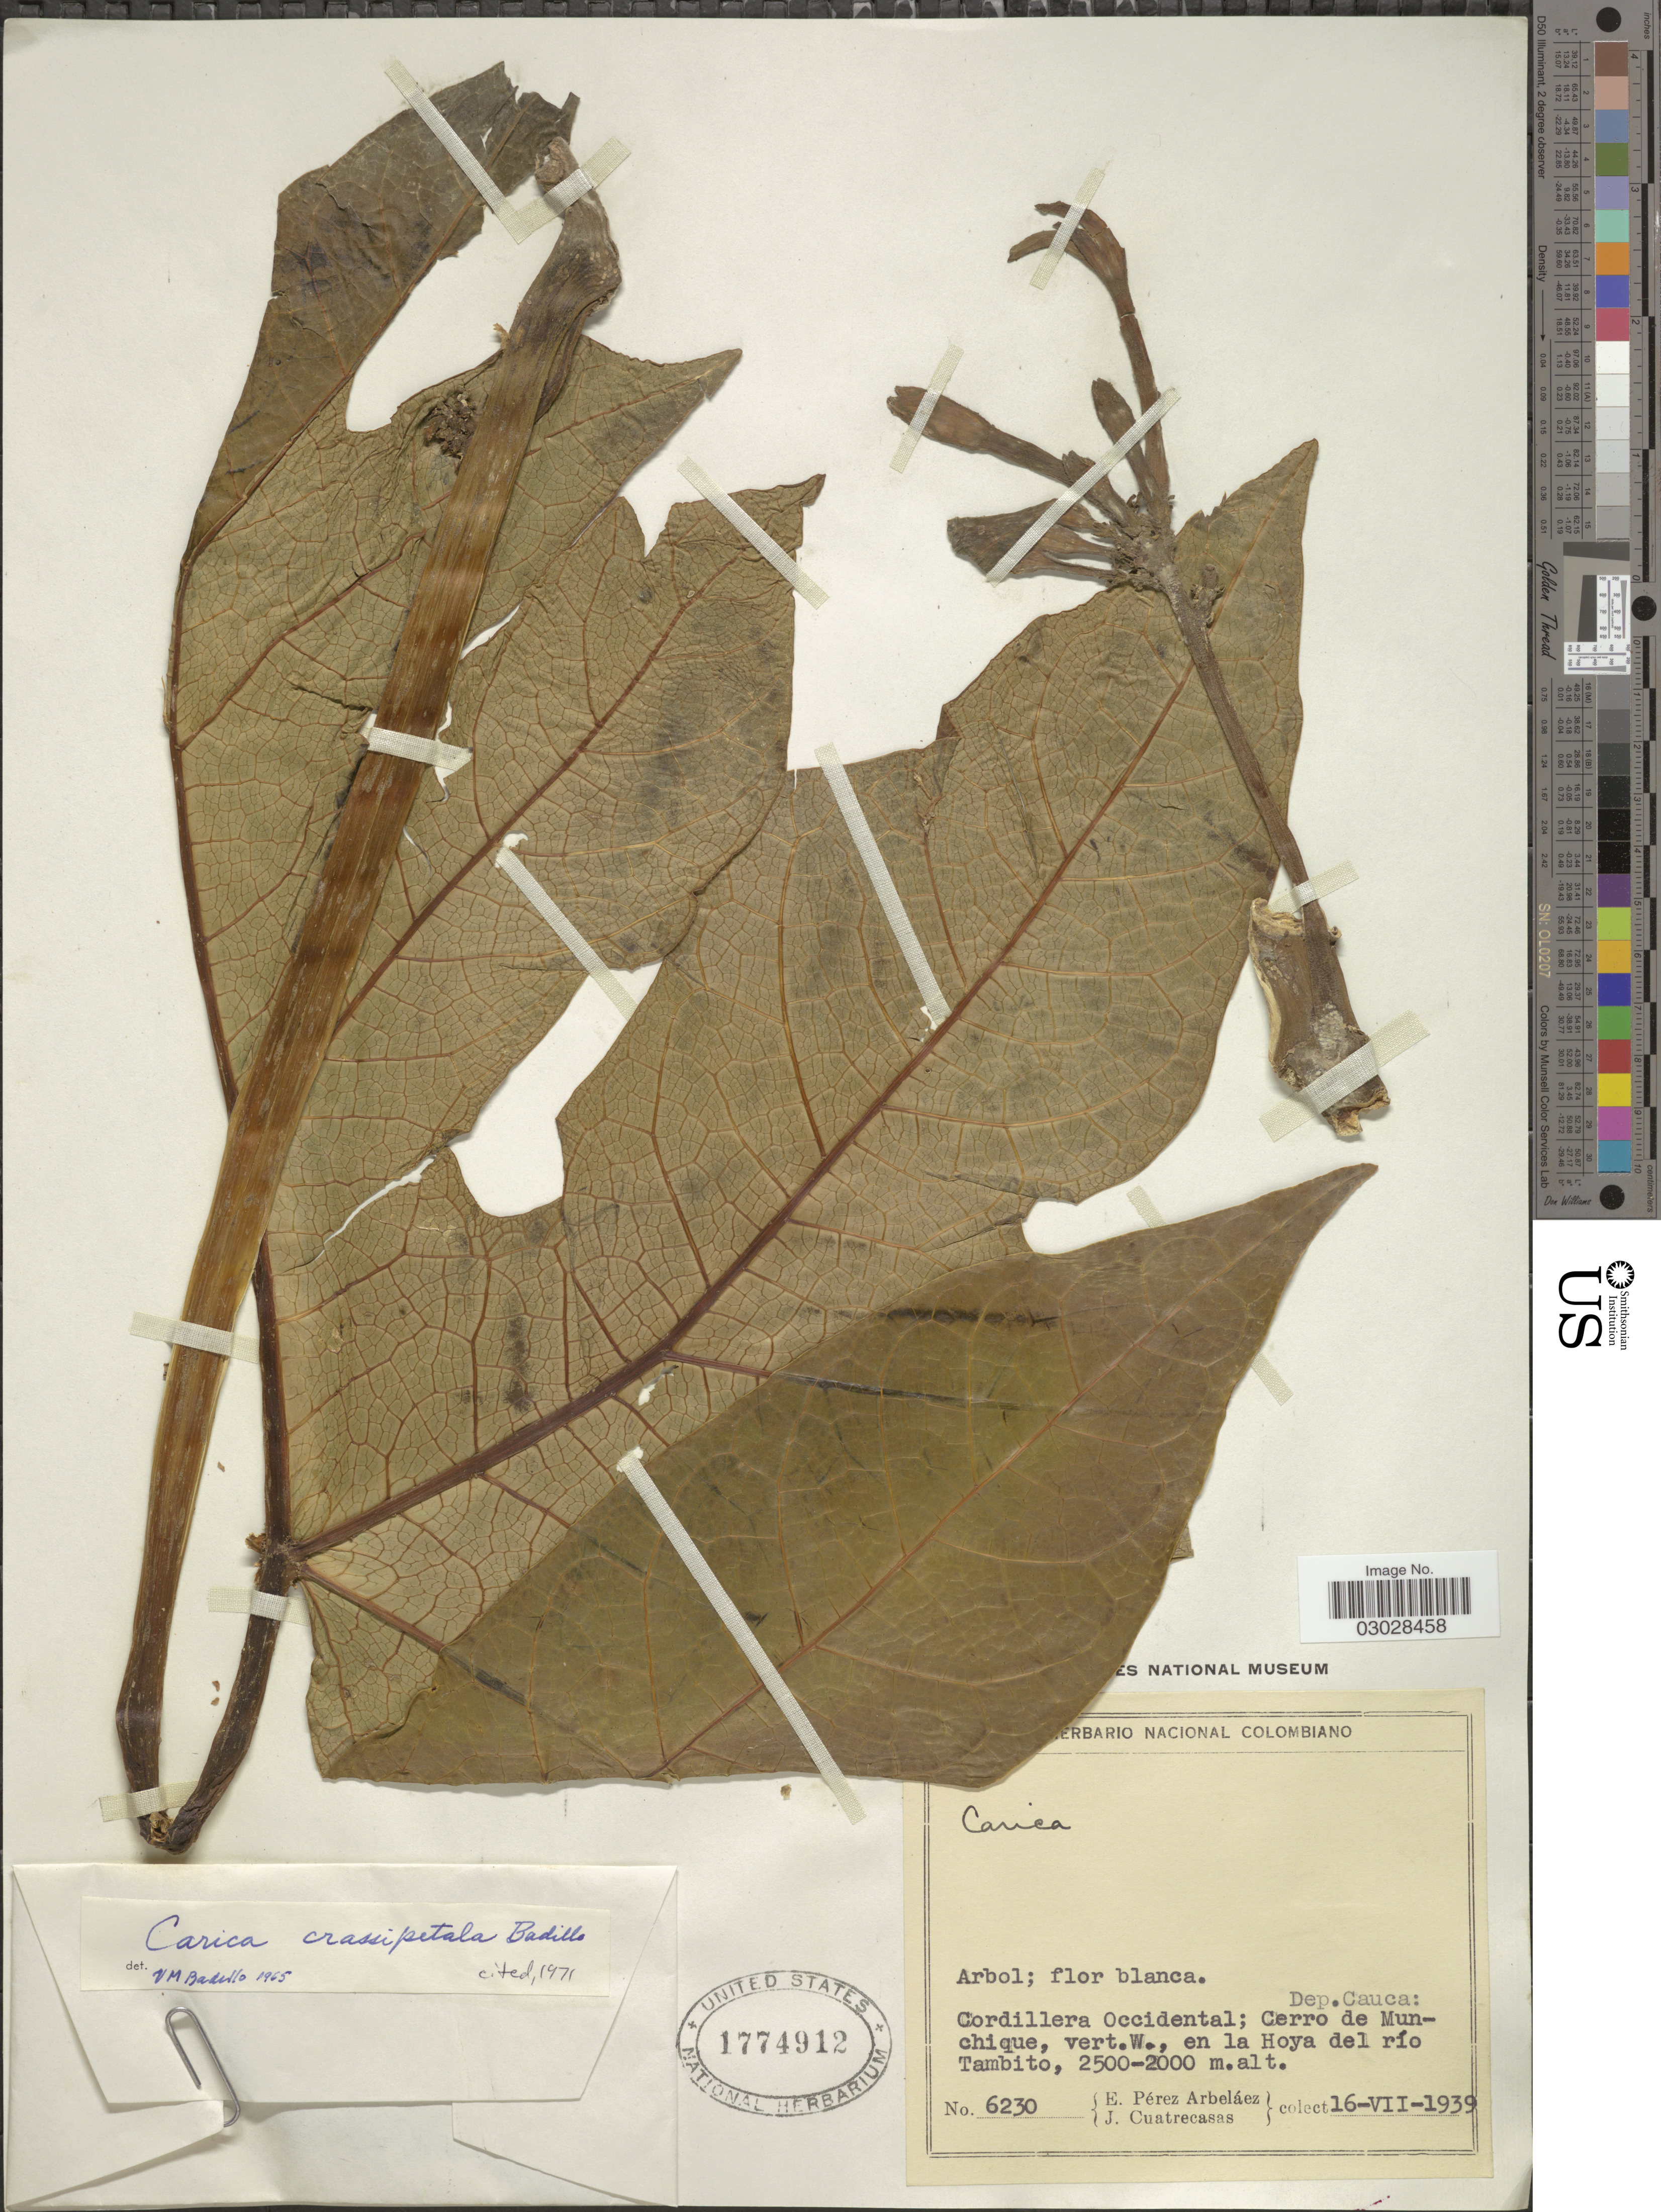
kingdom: Plantae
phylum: Tracheophyta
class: Magnoliopsida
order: Brassicales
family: Caricaceae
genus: Vasconcellea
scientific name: Vasconcellea crassipetala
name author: (V.M. Badillo) V.M. Badillo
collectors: E. Pérez Arbeláez & J. Cuatrecasas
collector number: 6230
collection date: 1939-07-16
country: Colombia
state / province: Cauca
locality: Dep. Cauca, Cordillera Occidental; Cerro de Munchique, vert.W., en la Hoya del río Tambito.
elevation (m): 2000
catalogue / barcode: US 1774912